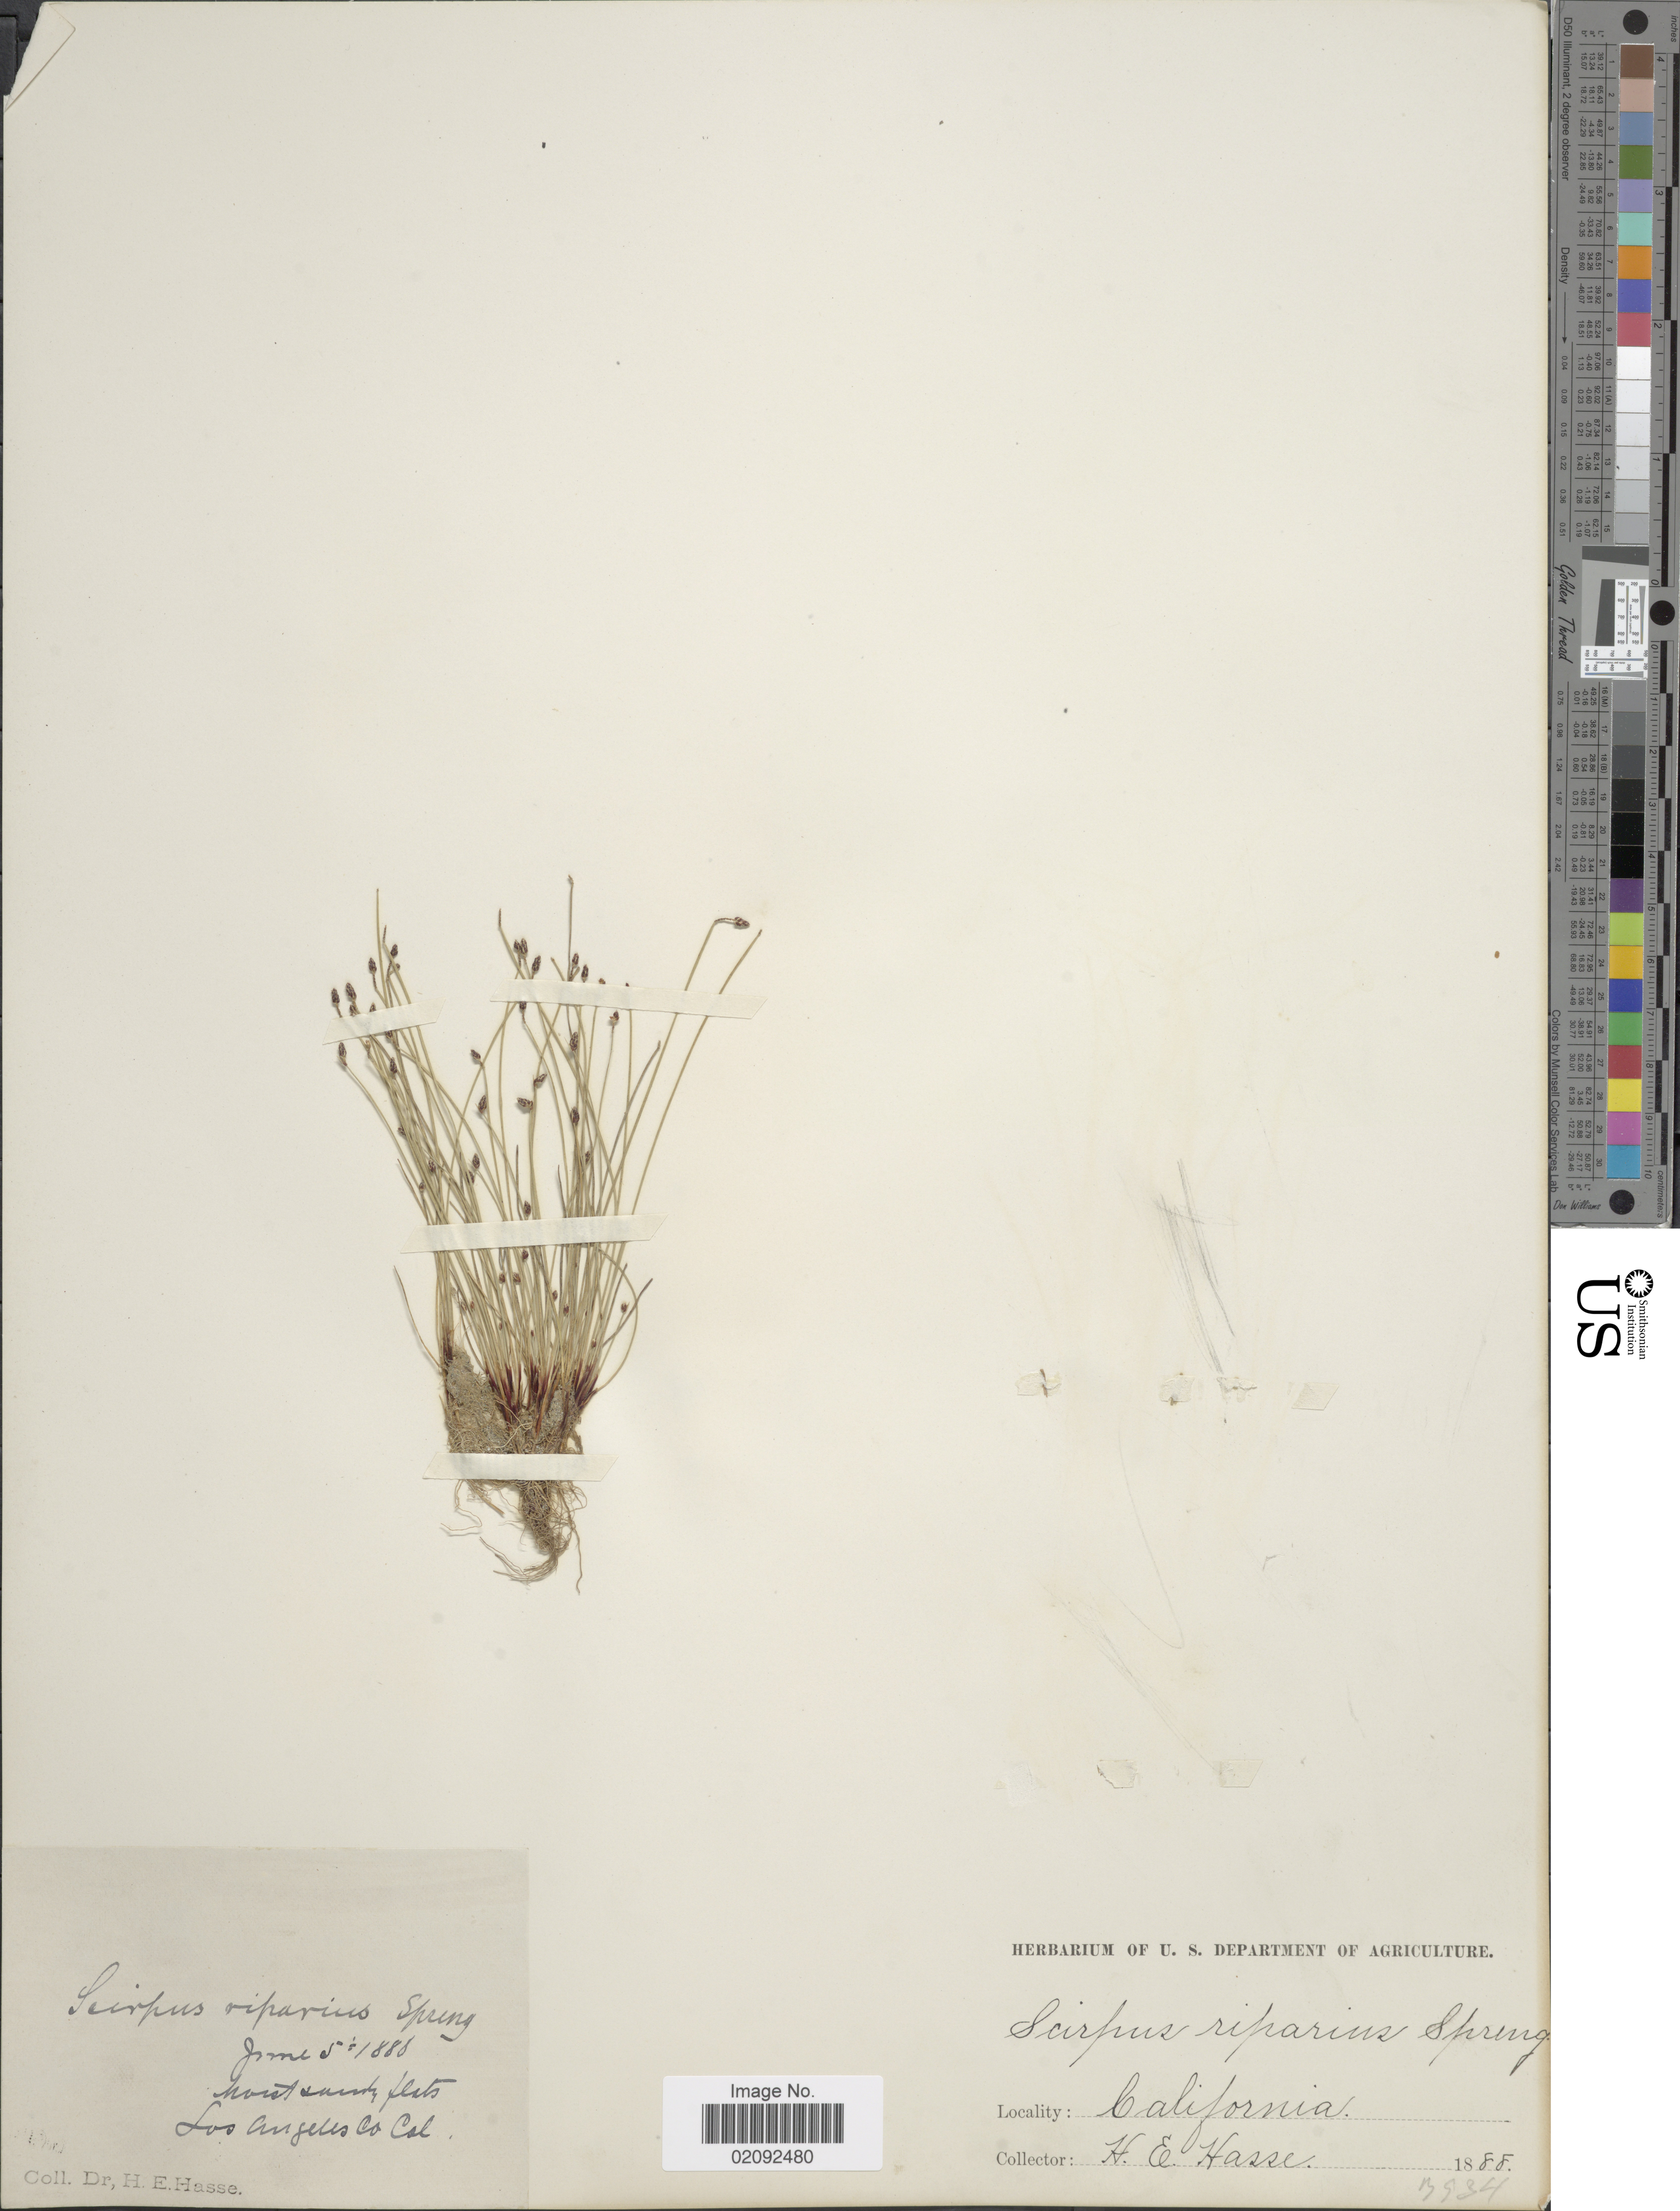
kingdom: Plantae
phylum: Tracheophyta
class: Liliopsida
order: Poales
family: Cyperaceae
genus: Isolepis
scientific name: Isolepis cernua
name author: (Vahl) Roem. & Schult.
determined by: Strong, Mark T., (BOT), Smithsonian Institution - National Museum of Natural History (UNITED STATES)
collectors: H. E. Hasse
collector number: B394*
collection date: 1888-06-05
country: United States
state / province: California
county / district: Los Angeles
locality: Moist sandy flats, Los Angeles Co.